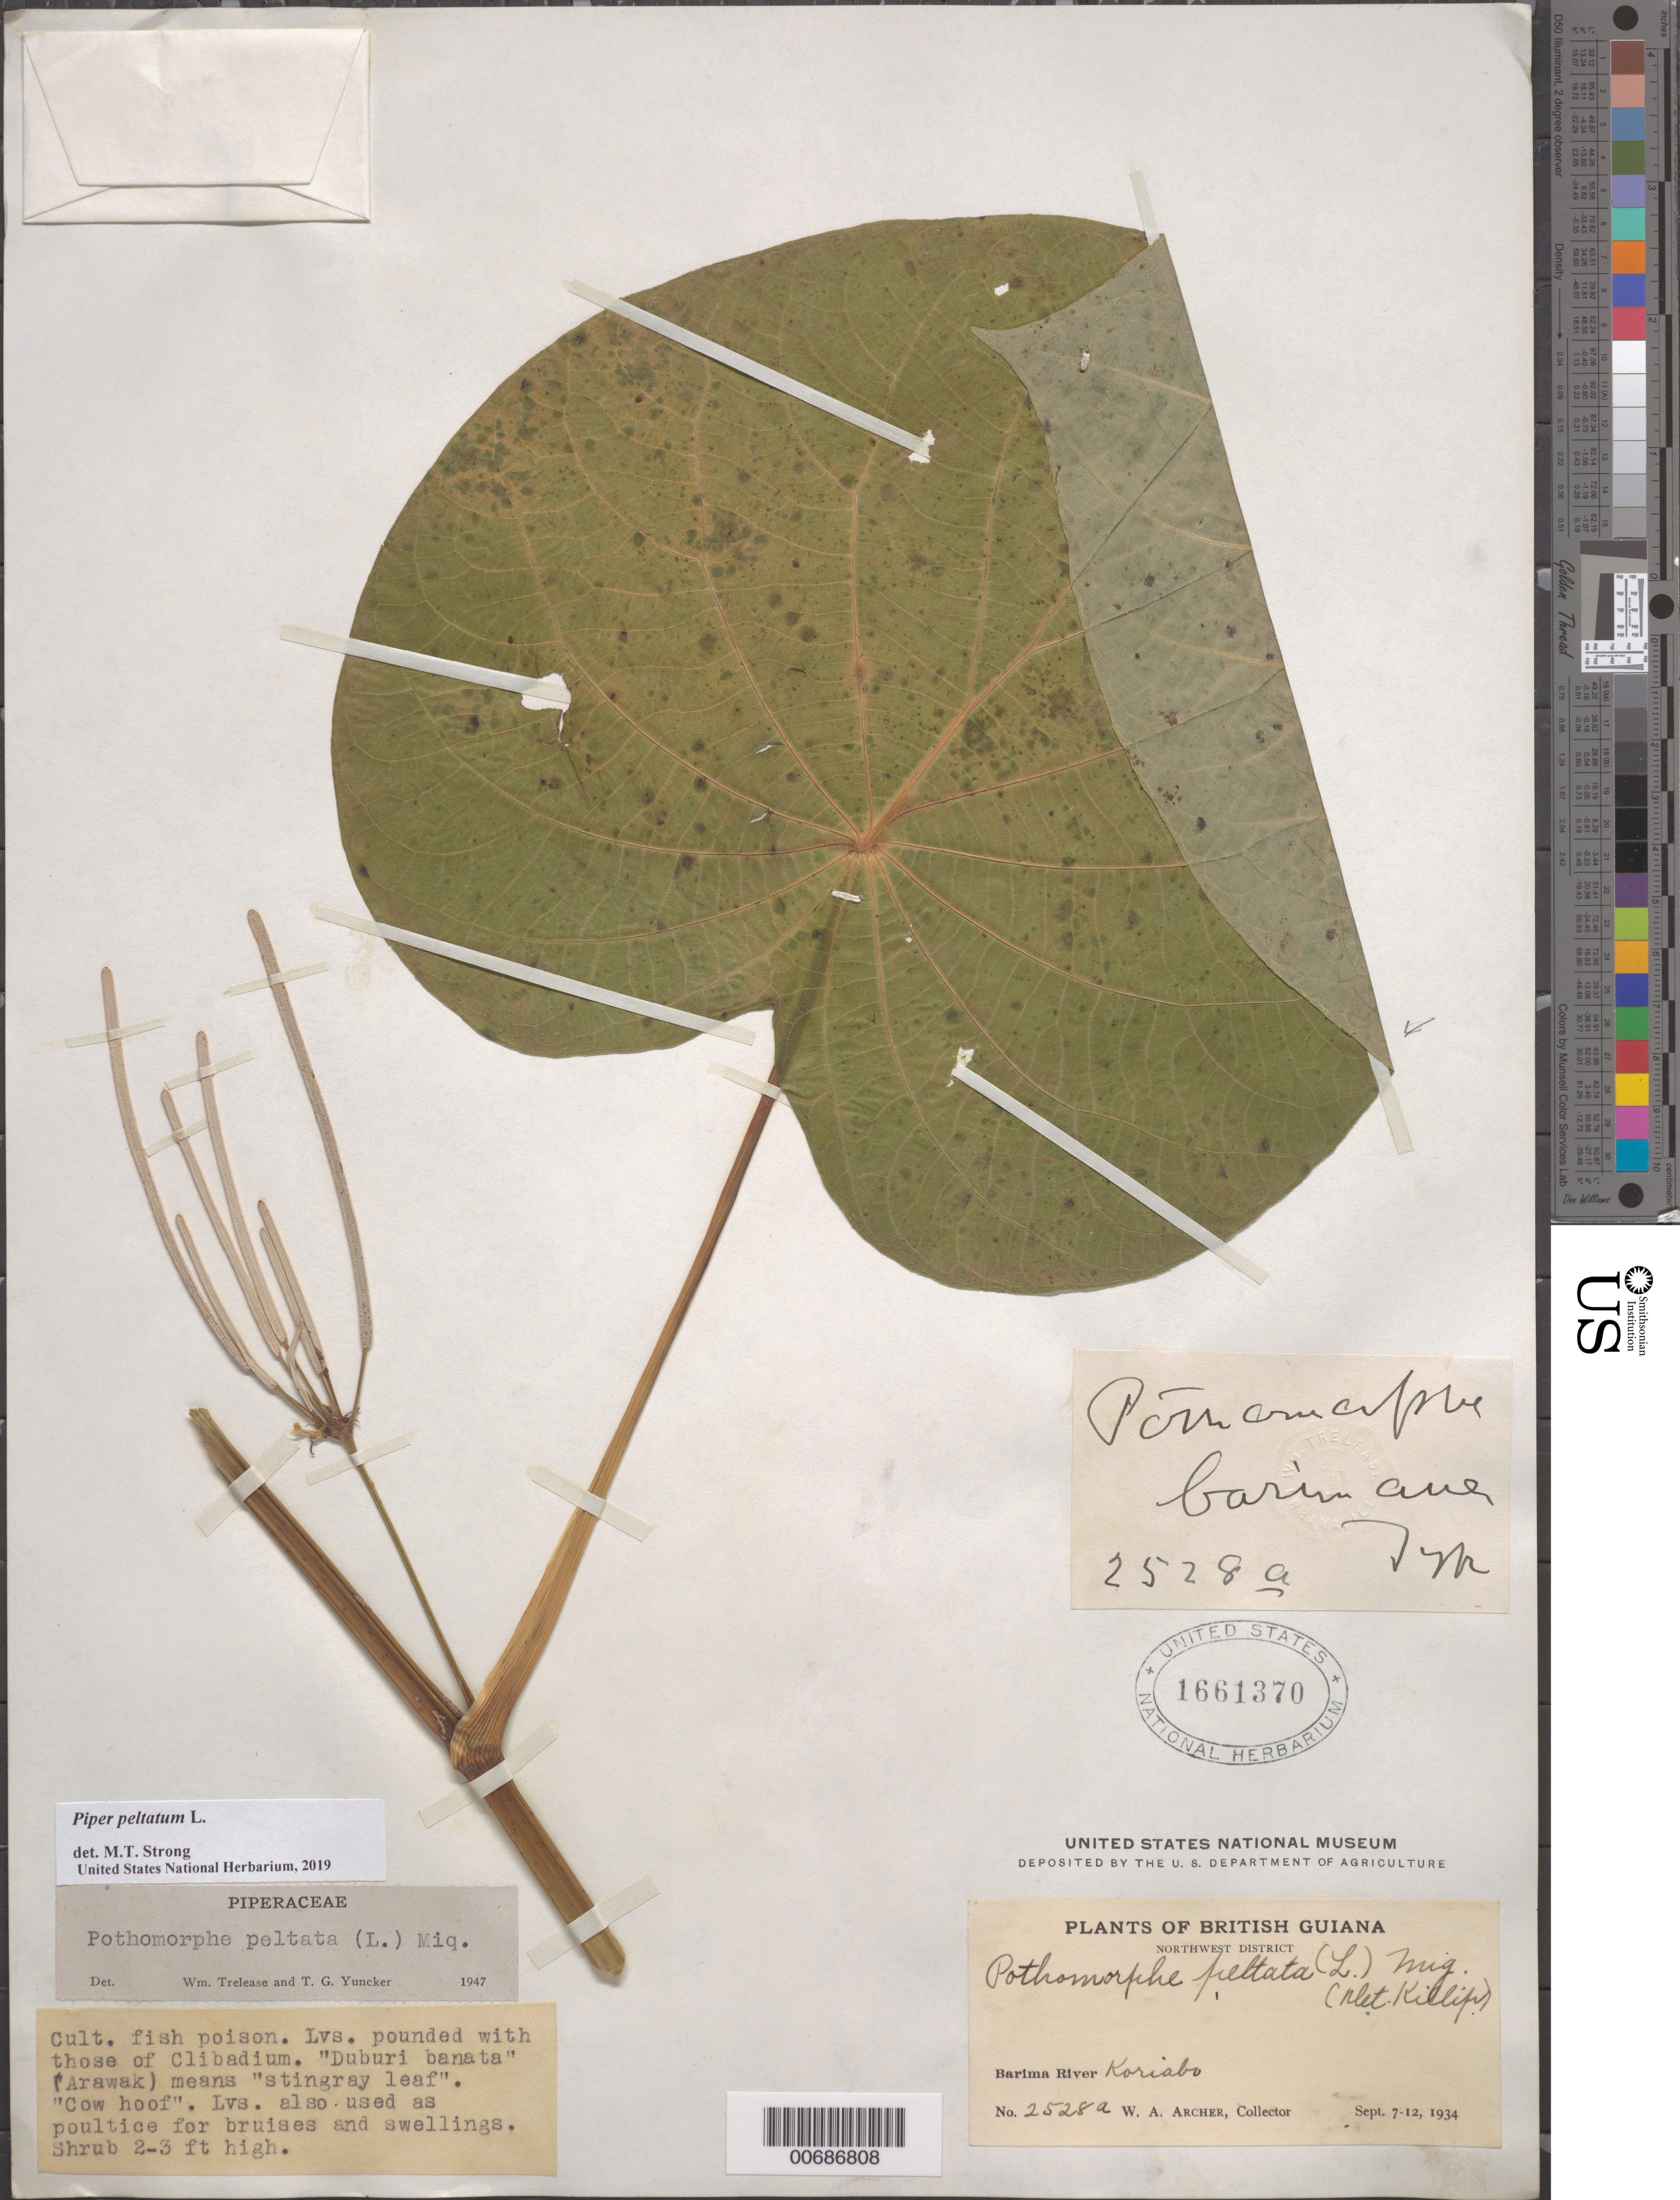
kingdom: Plantae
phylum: Tracheophyta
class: Magnoliopsida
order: Piperales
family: Piperaceae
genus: Piper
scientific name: Piper peltatum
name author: L.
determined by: Strong, M. T., (US), Smithsonian Institution - National Museum of Natural History (UNITED STATES)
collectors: W. A. Archer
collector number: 2528 a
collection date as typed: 7-Sep-34 to 12-Sep-34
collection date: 1934-09-07/1934-09-12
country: Guyana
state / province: Barima-Waini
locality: Barima R., below Koriabo, Northwest Dist.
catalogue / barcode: US 1661370